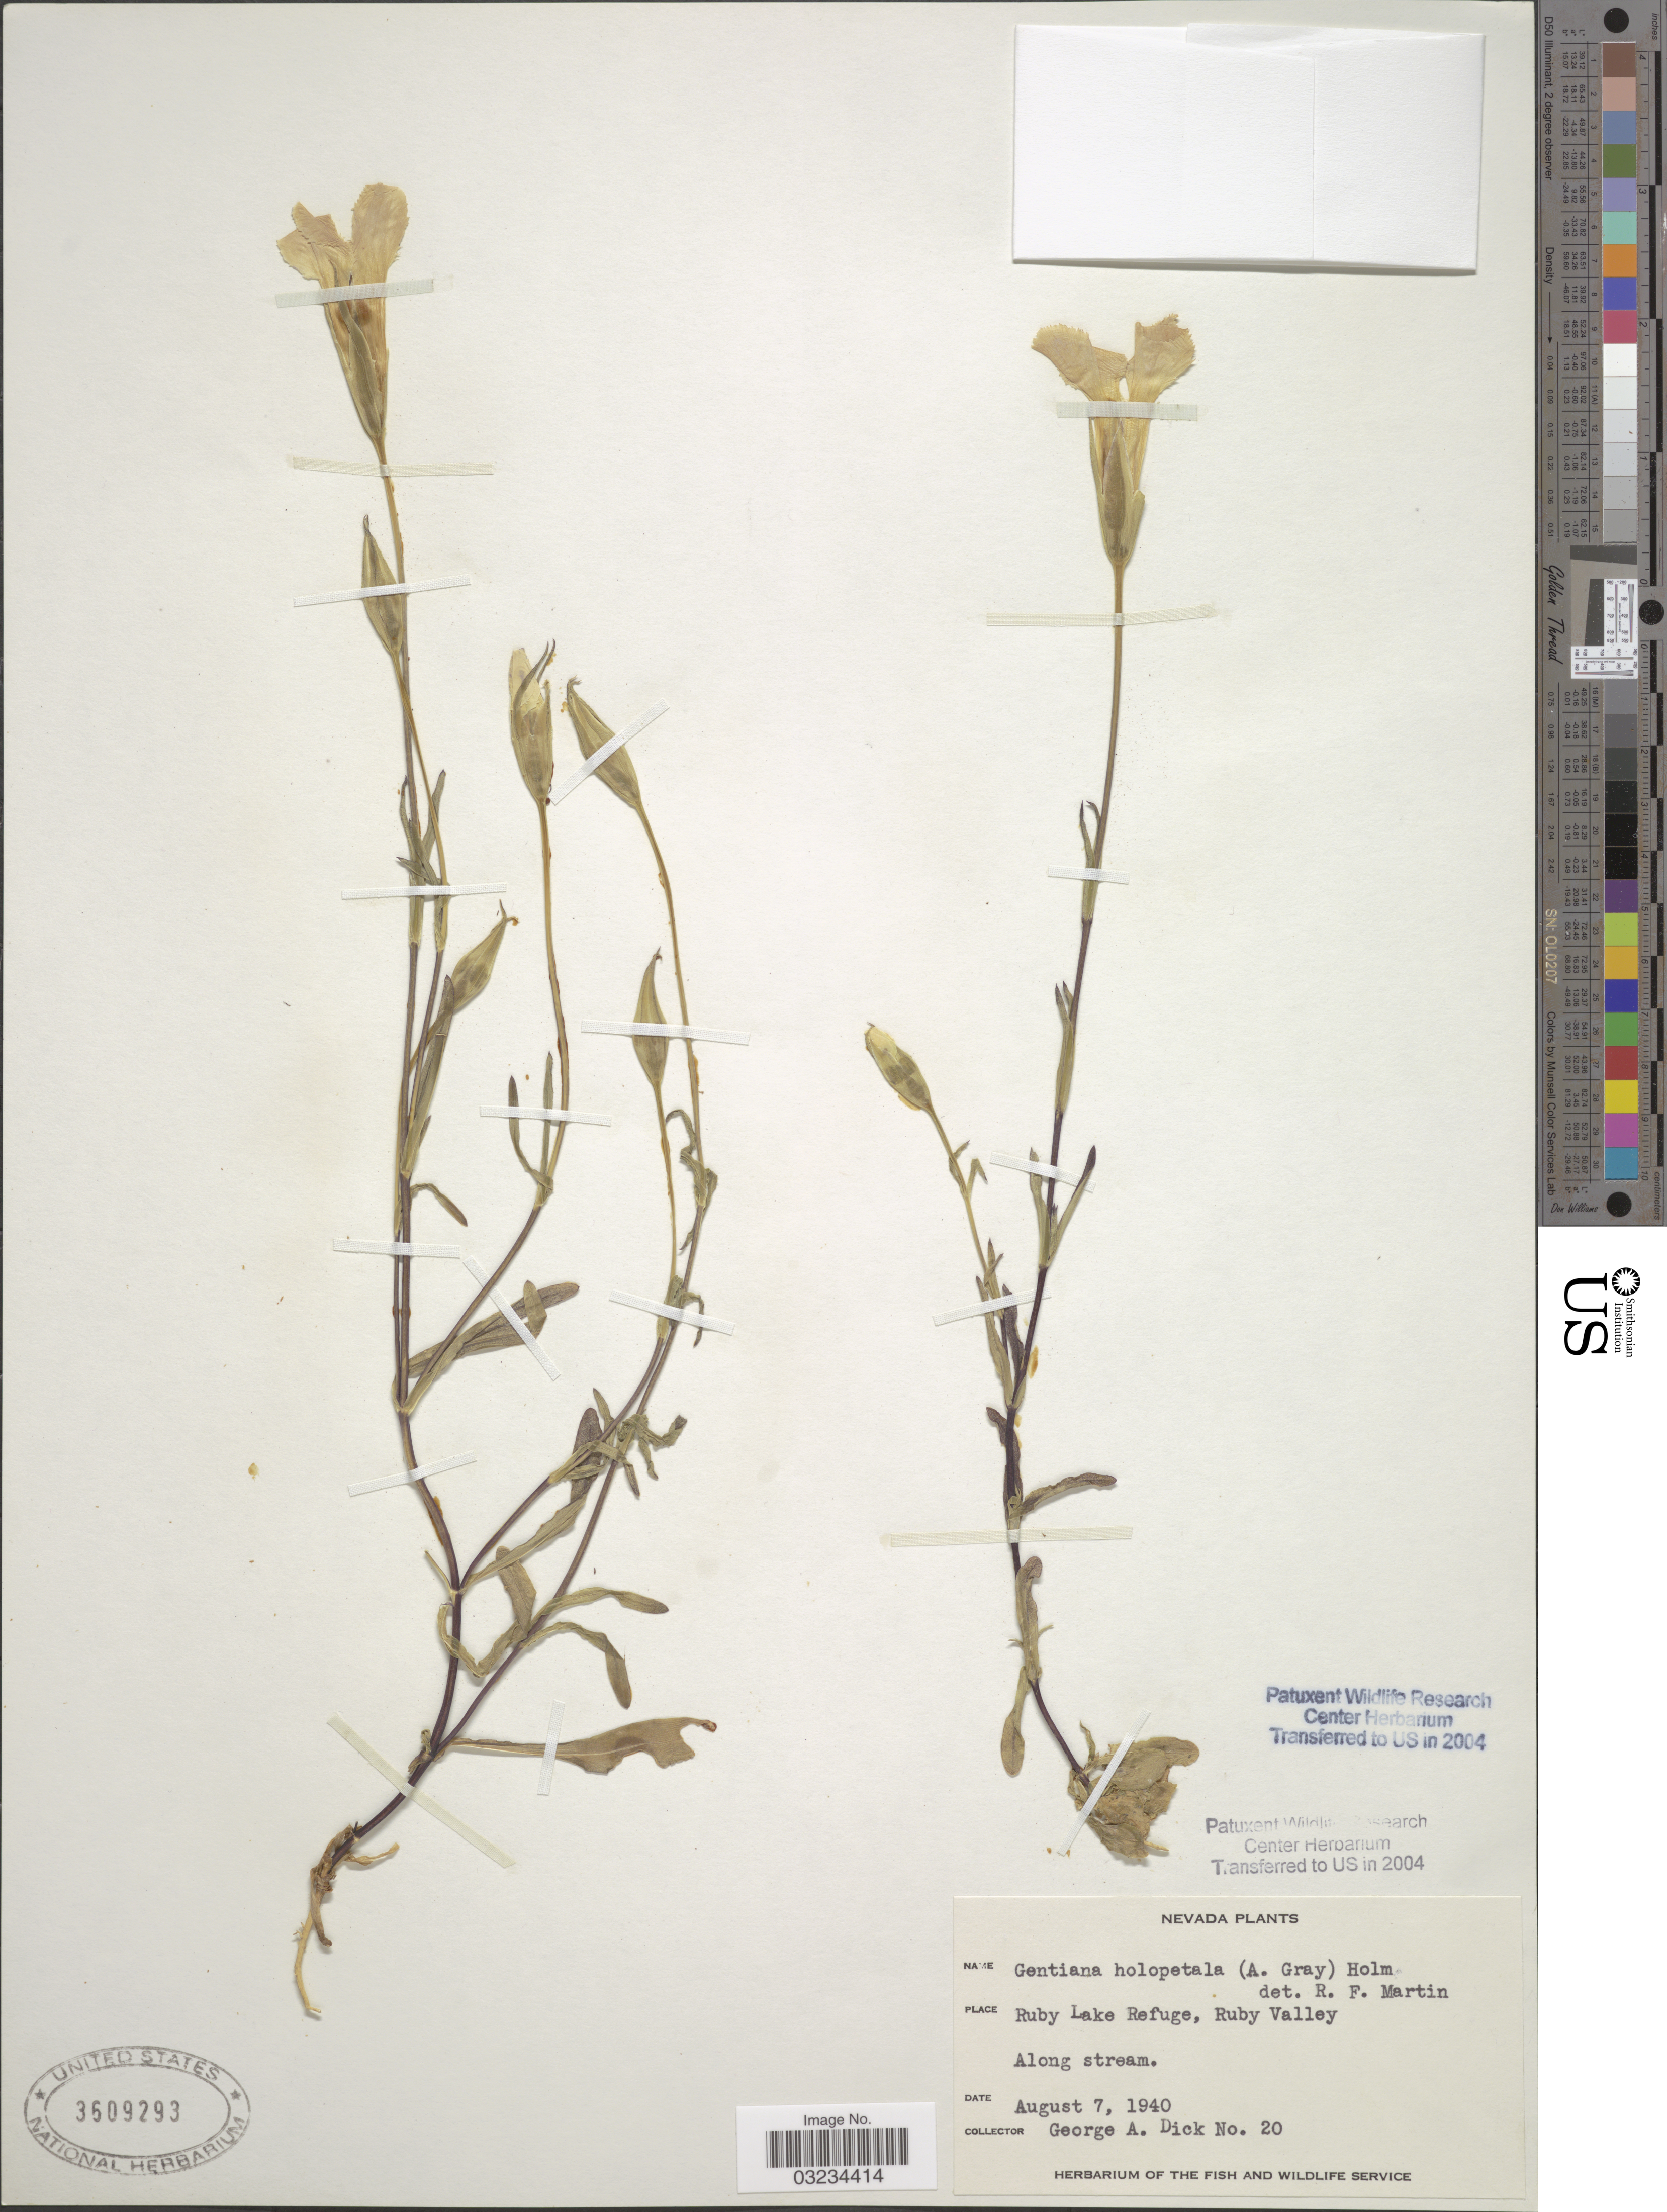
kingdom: Plantae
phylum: Tracheophyta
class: Magnoliopsida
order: Gentianales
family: Gentianaceae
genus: Gentiana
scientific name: Gentiana holopetala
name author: (A. Gray) Holm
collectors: G. Dick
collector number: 20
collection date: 1940-08-07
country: United States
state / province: Nevada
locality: Ruby Lake Refuge, Ruby Valley.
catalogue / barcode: US 3609293